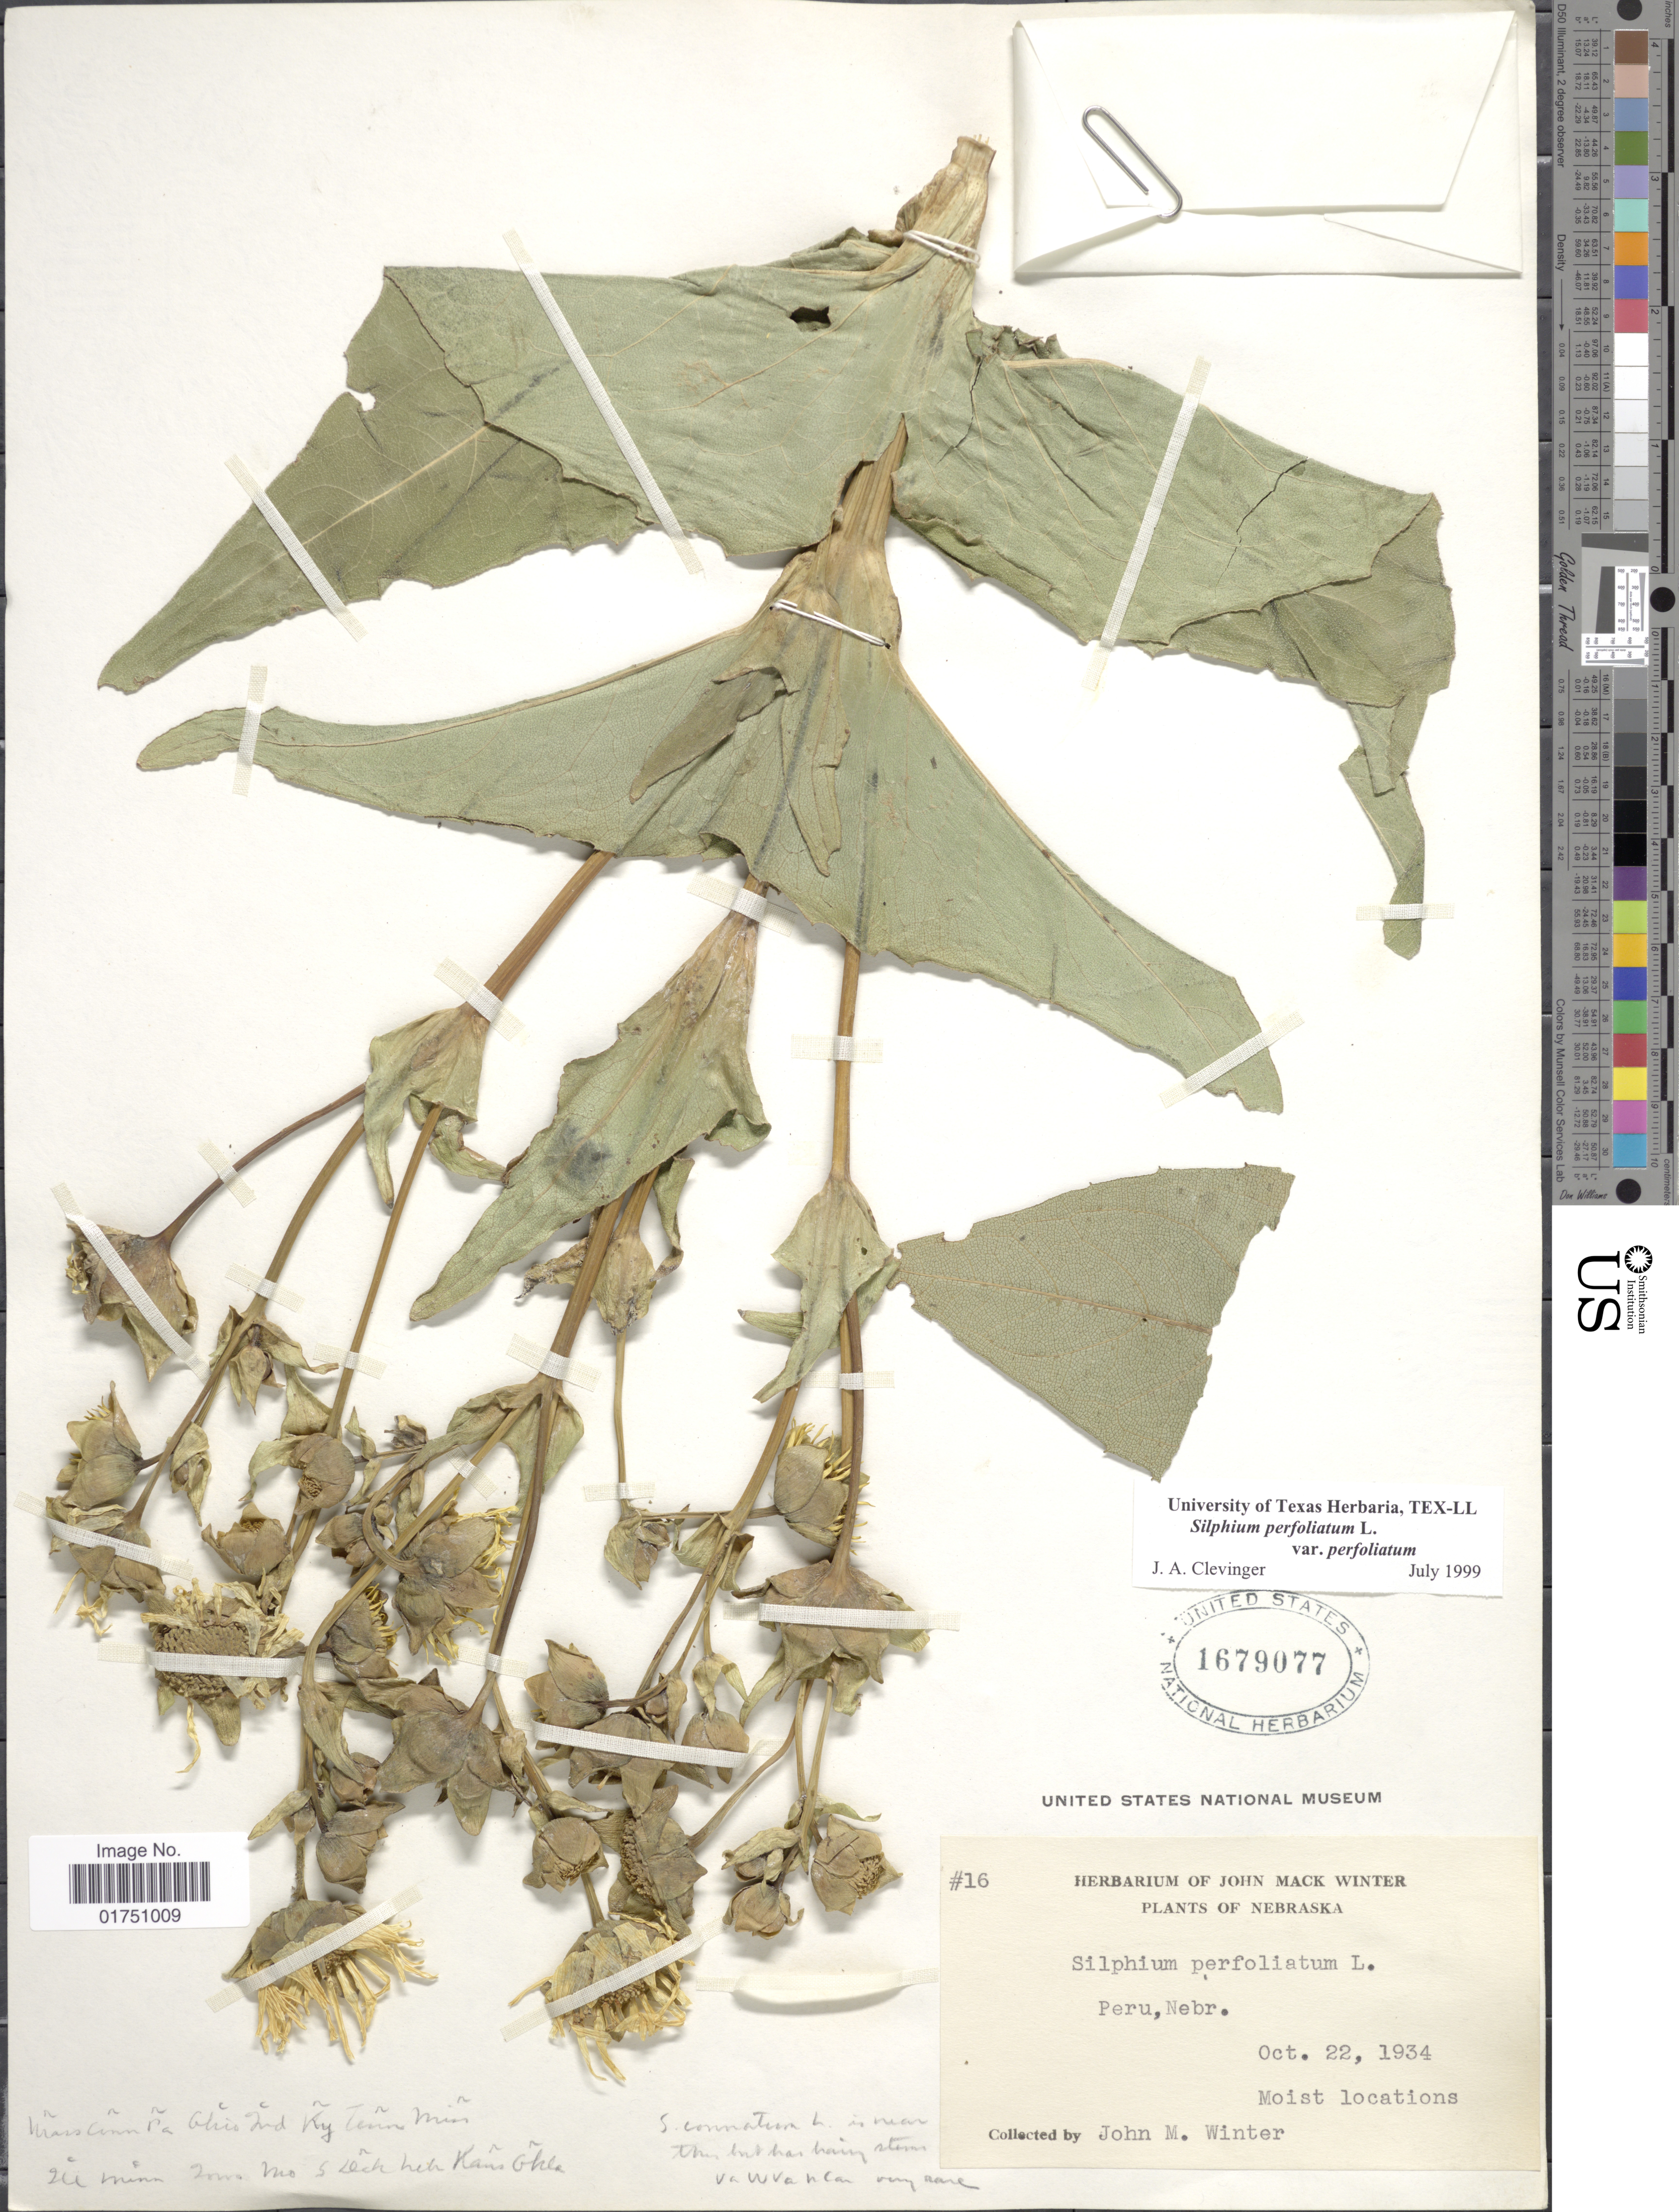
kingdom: Plantae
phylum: Tracheophyta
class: Magnoliopsida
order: Asterales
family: Asteraceae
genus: Silphium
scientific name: Silphium perfoliatum var. perfoliatum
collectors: J. M. Winter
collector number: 16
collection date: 1934-10-22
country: United States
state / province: Nebraska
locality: Peru, Nebr.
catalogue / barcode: US 1679077